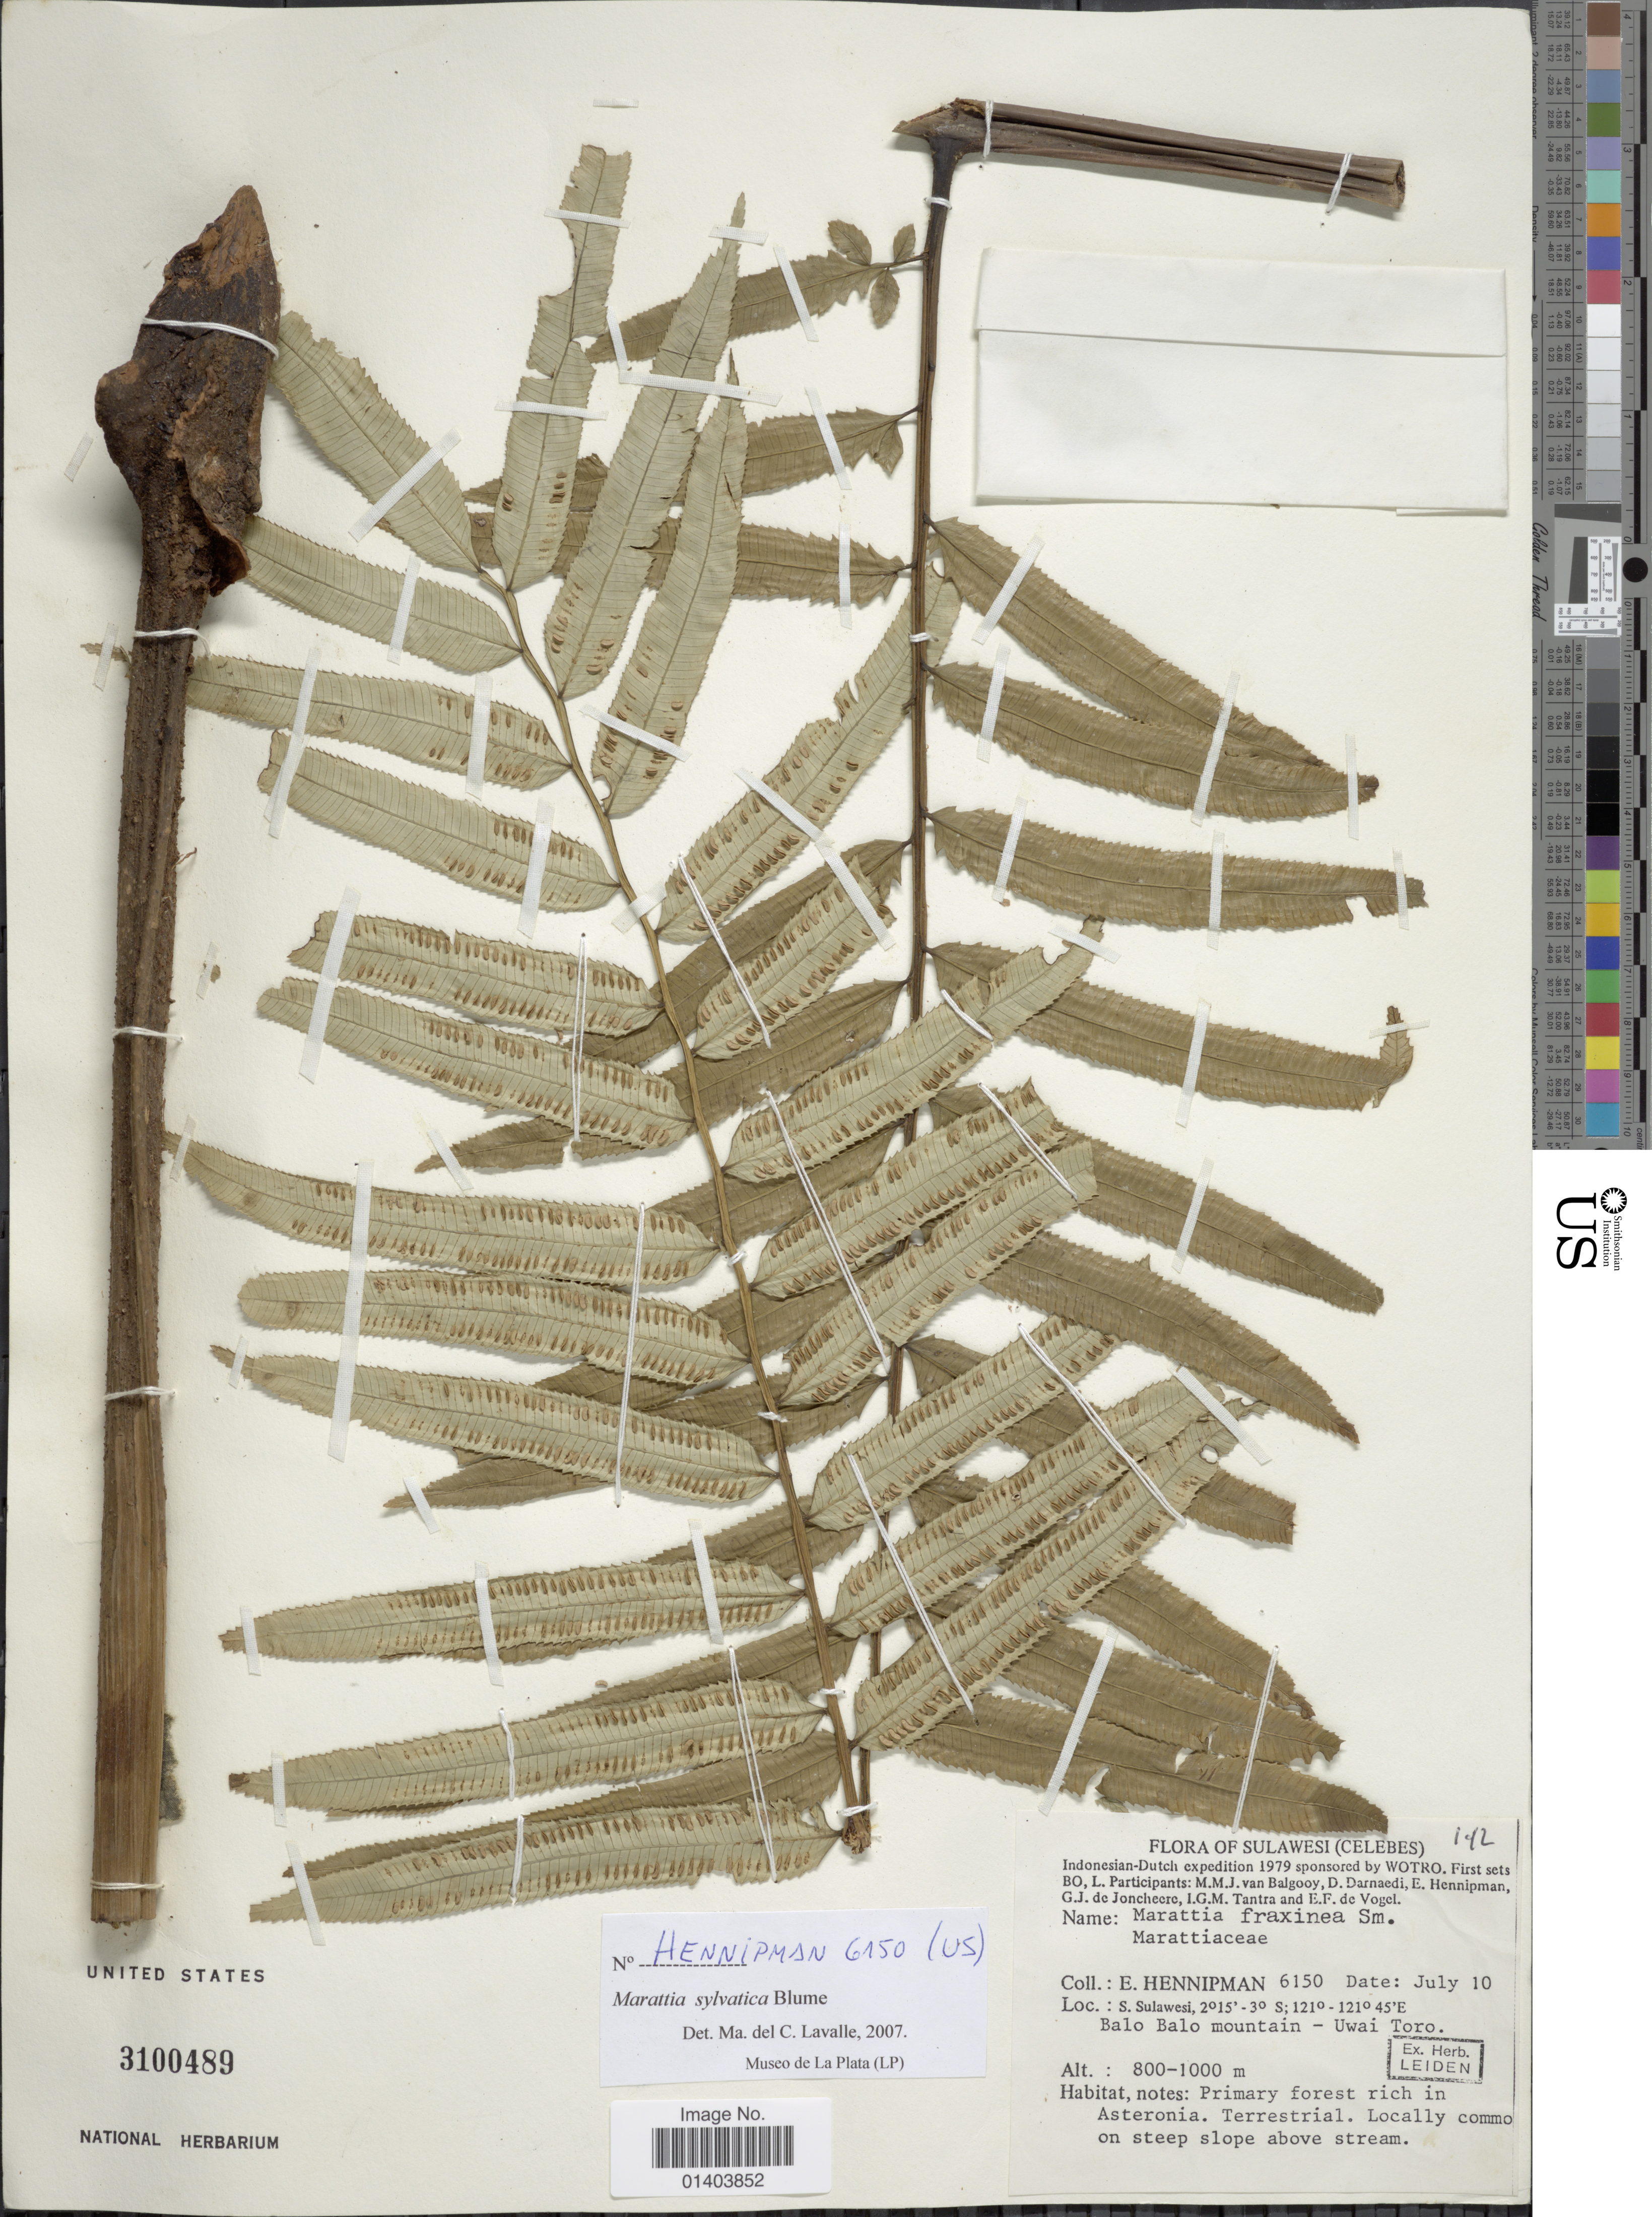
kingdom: Plantae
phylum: Tracheophyta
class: Polypodiopsida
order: Marattiales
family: Marattiaceae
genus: Ptisana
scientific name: Ptisana sylvatica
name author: (Blume) Murdock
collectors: E. Hennipman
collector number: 6150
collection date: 1979-07-10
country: Indonesia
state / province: Sulawesi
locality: (Celebes), S Sulawesi, balo Balo mountain - Uwai Toro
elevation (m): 800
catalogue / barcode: US 3100489